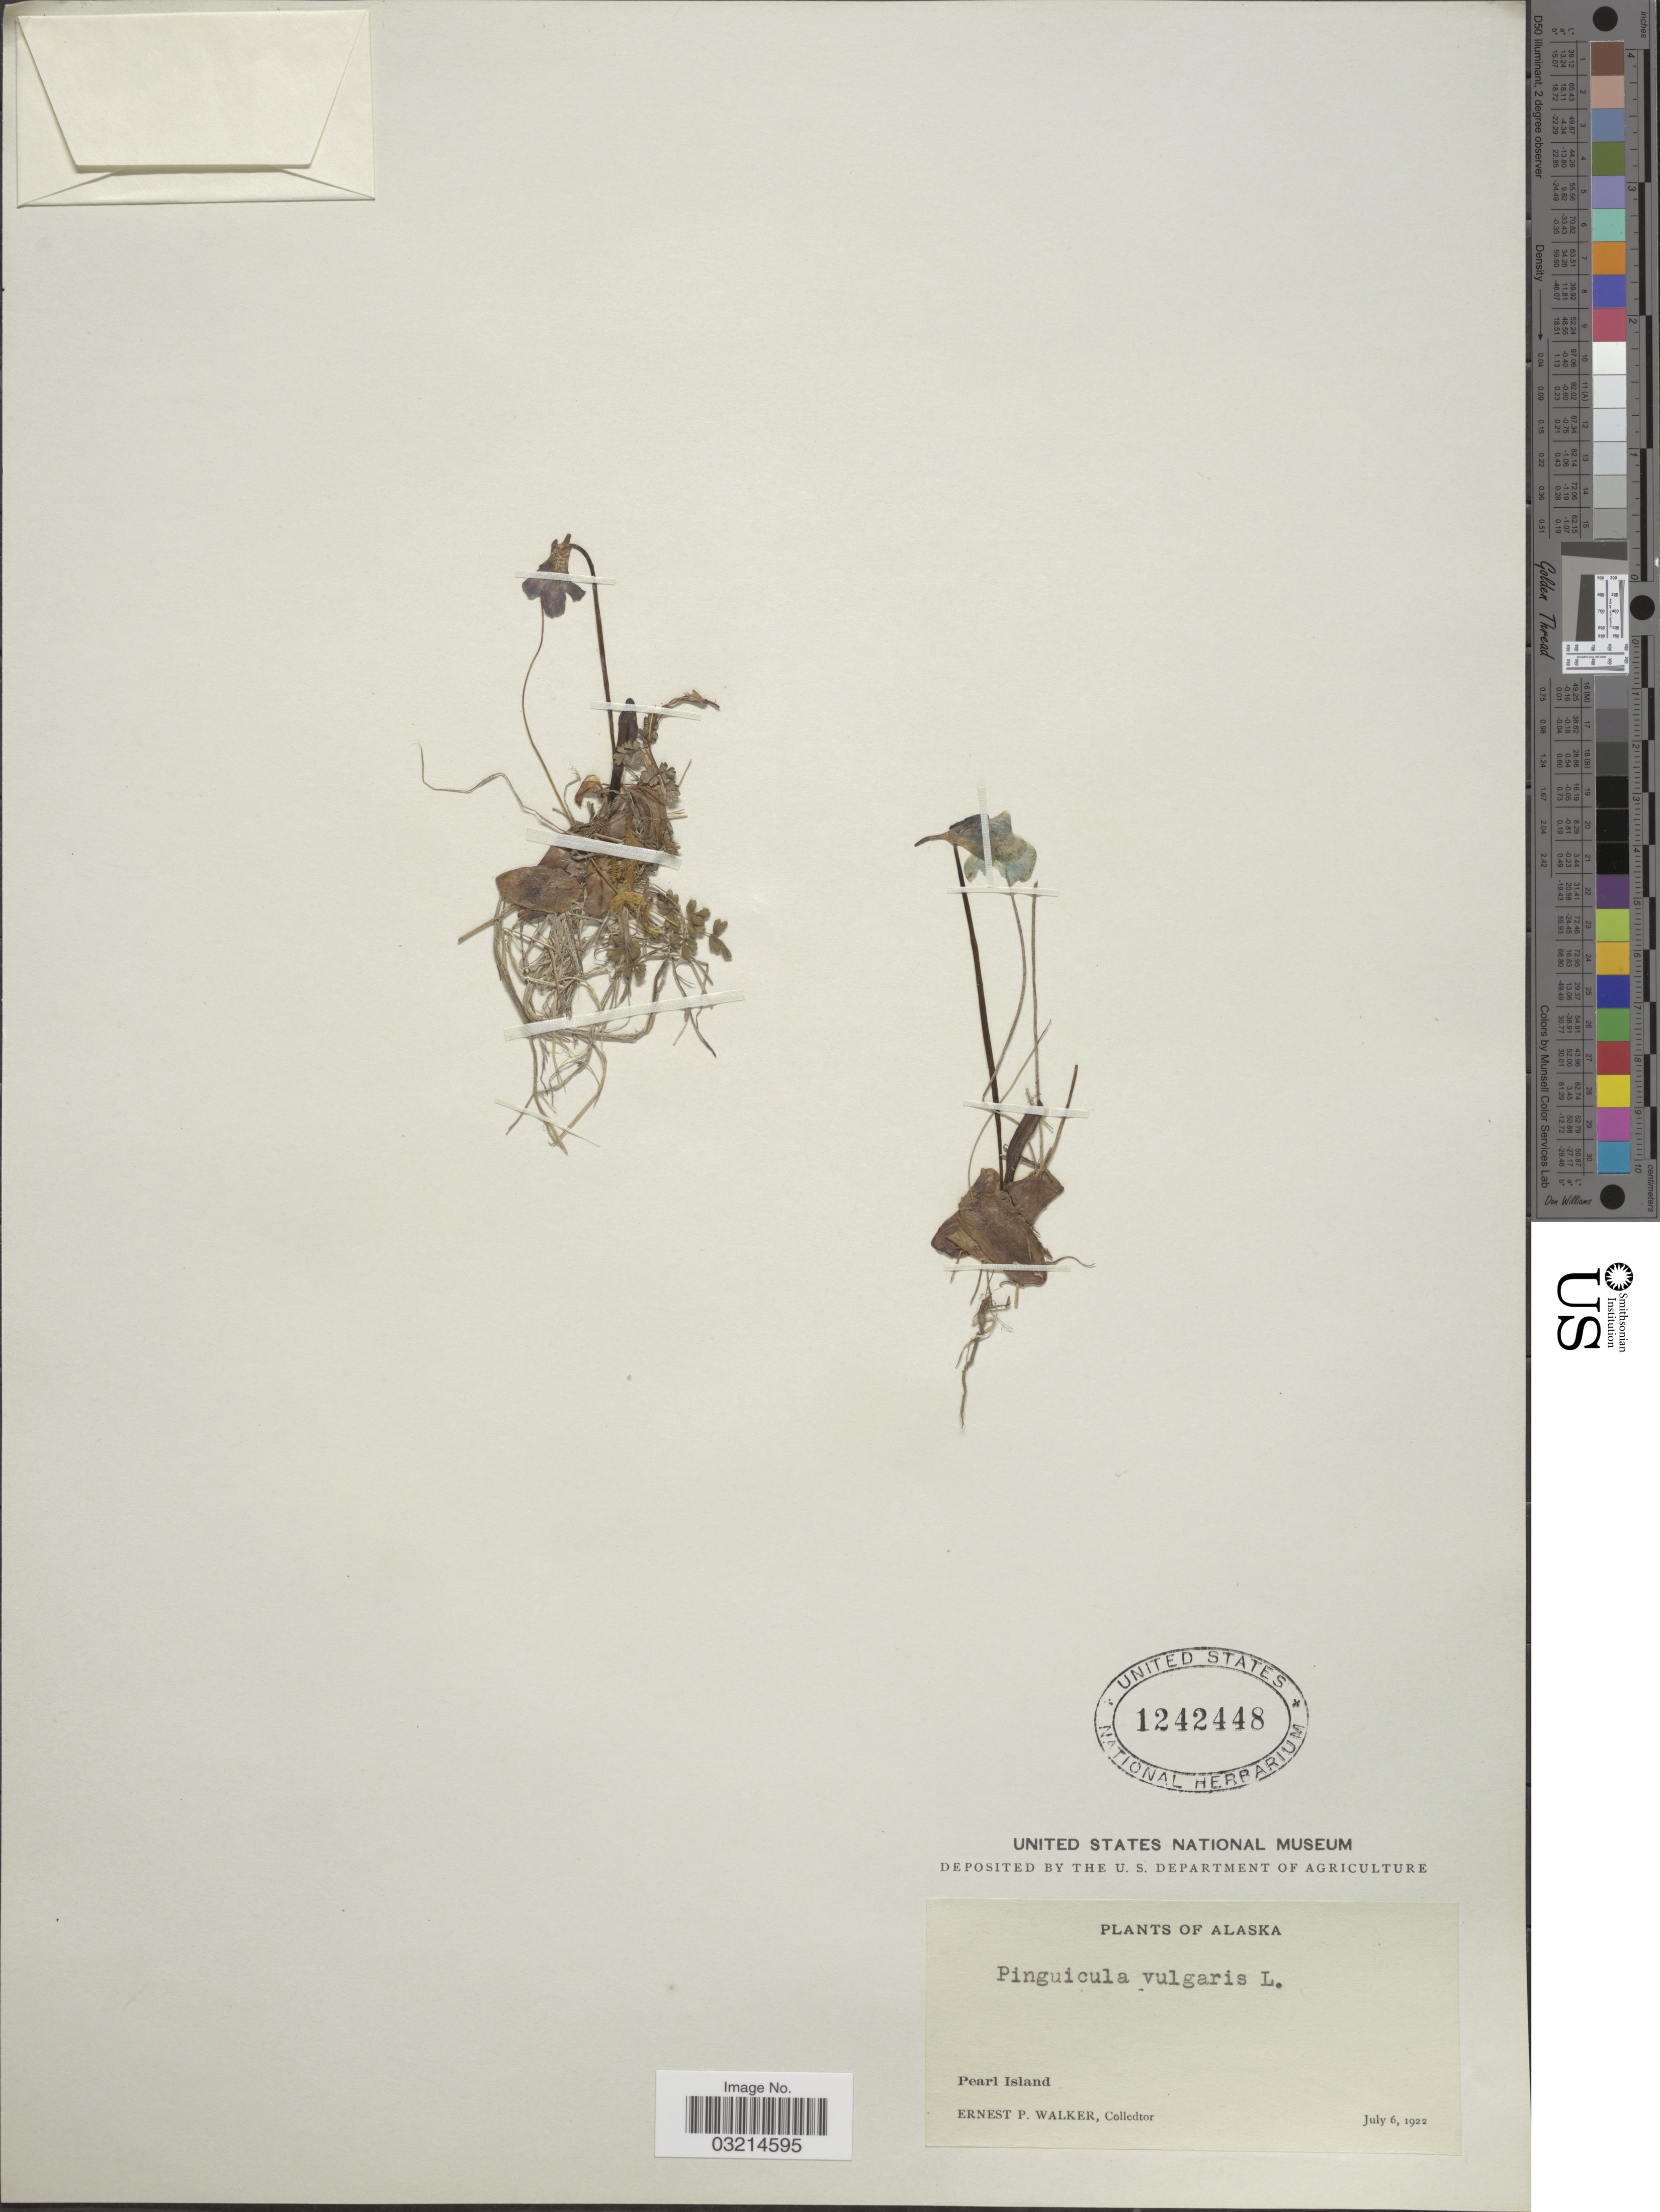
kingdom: Plantae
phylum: Tracheophyta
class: Magnoliopsida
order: Lamiales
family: Lentibulariaceae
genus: Pinguicula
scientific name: Pinguicula vulgaris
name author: L.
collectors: E. P. Walker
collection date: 1922-07-06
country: United States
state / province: Alaska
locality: Pearl Island.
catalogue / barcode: US 1242448